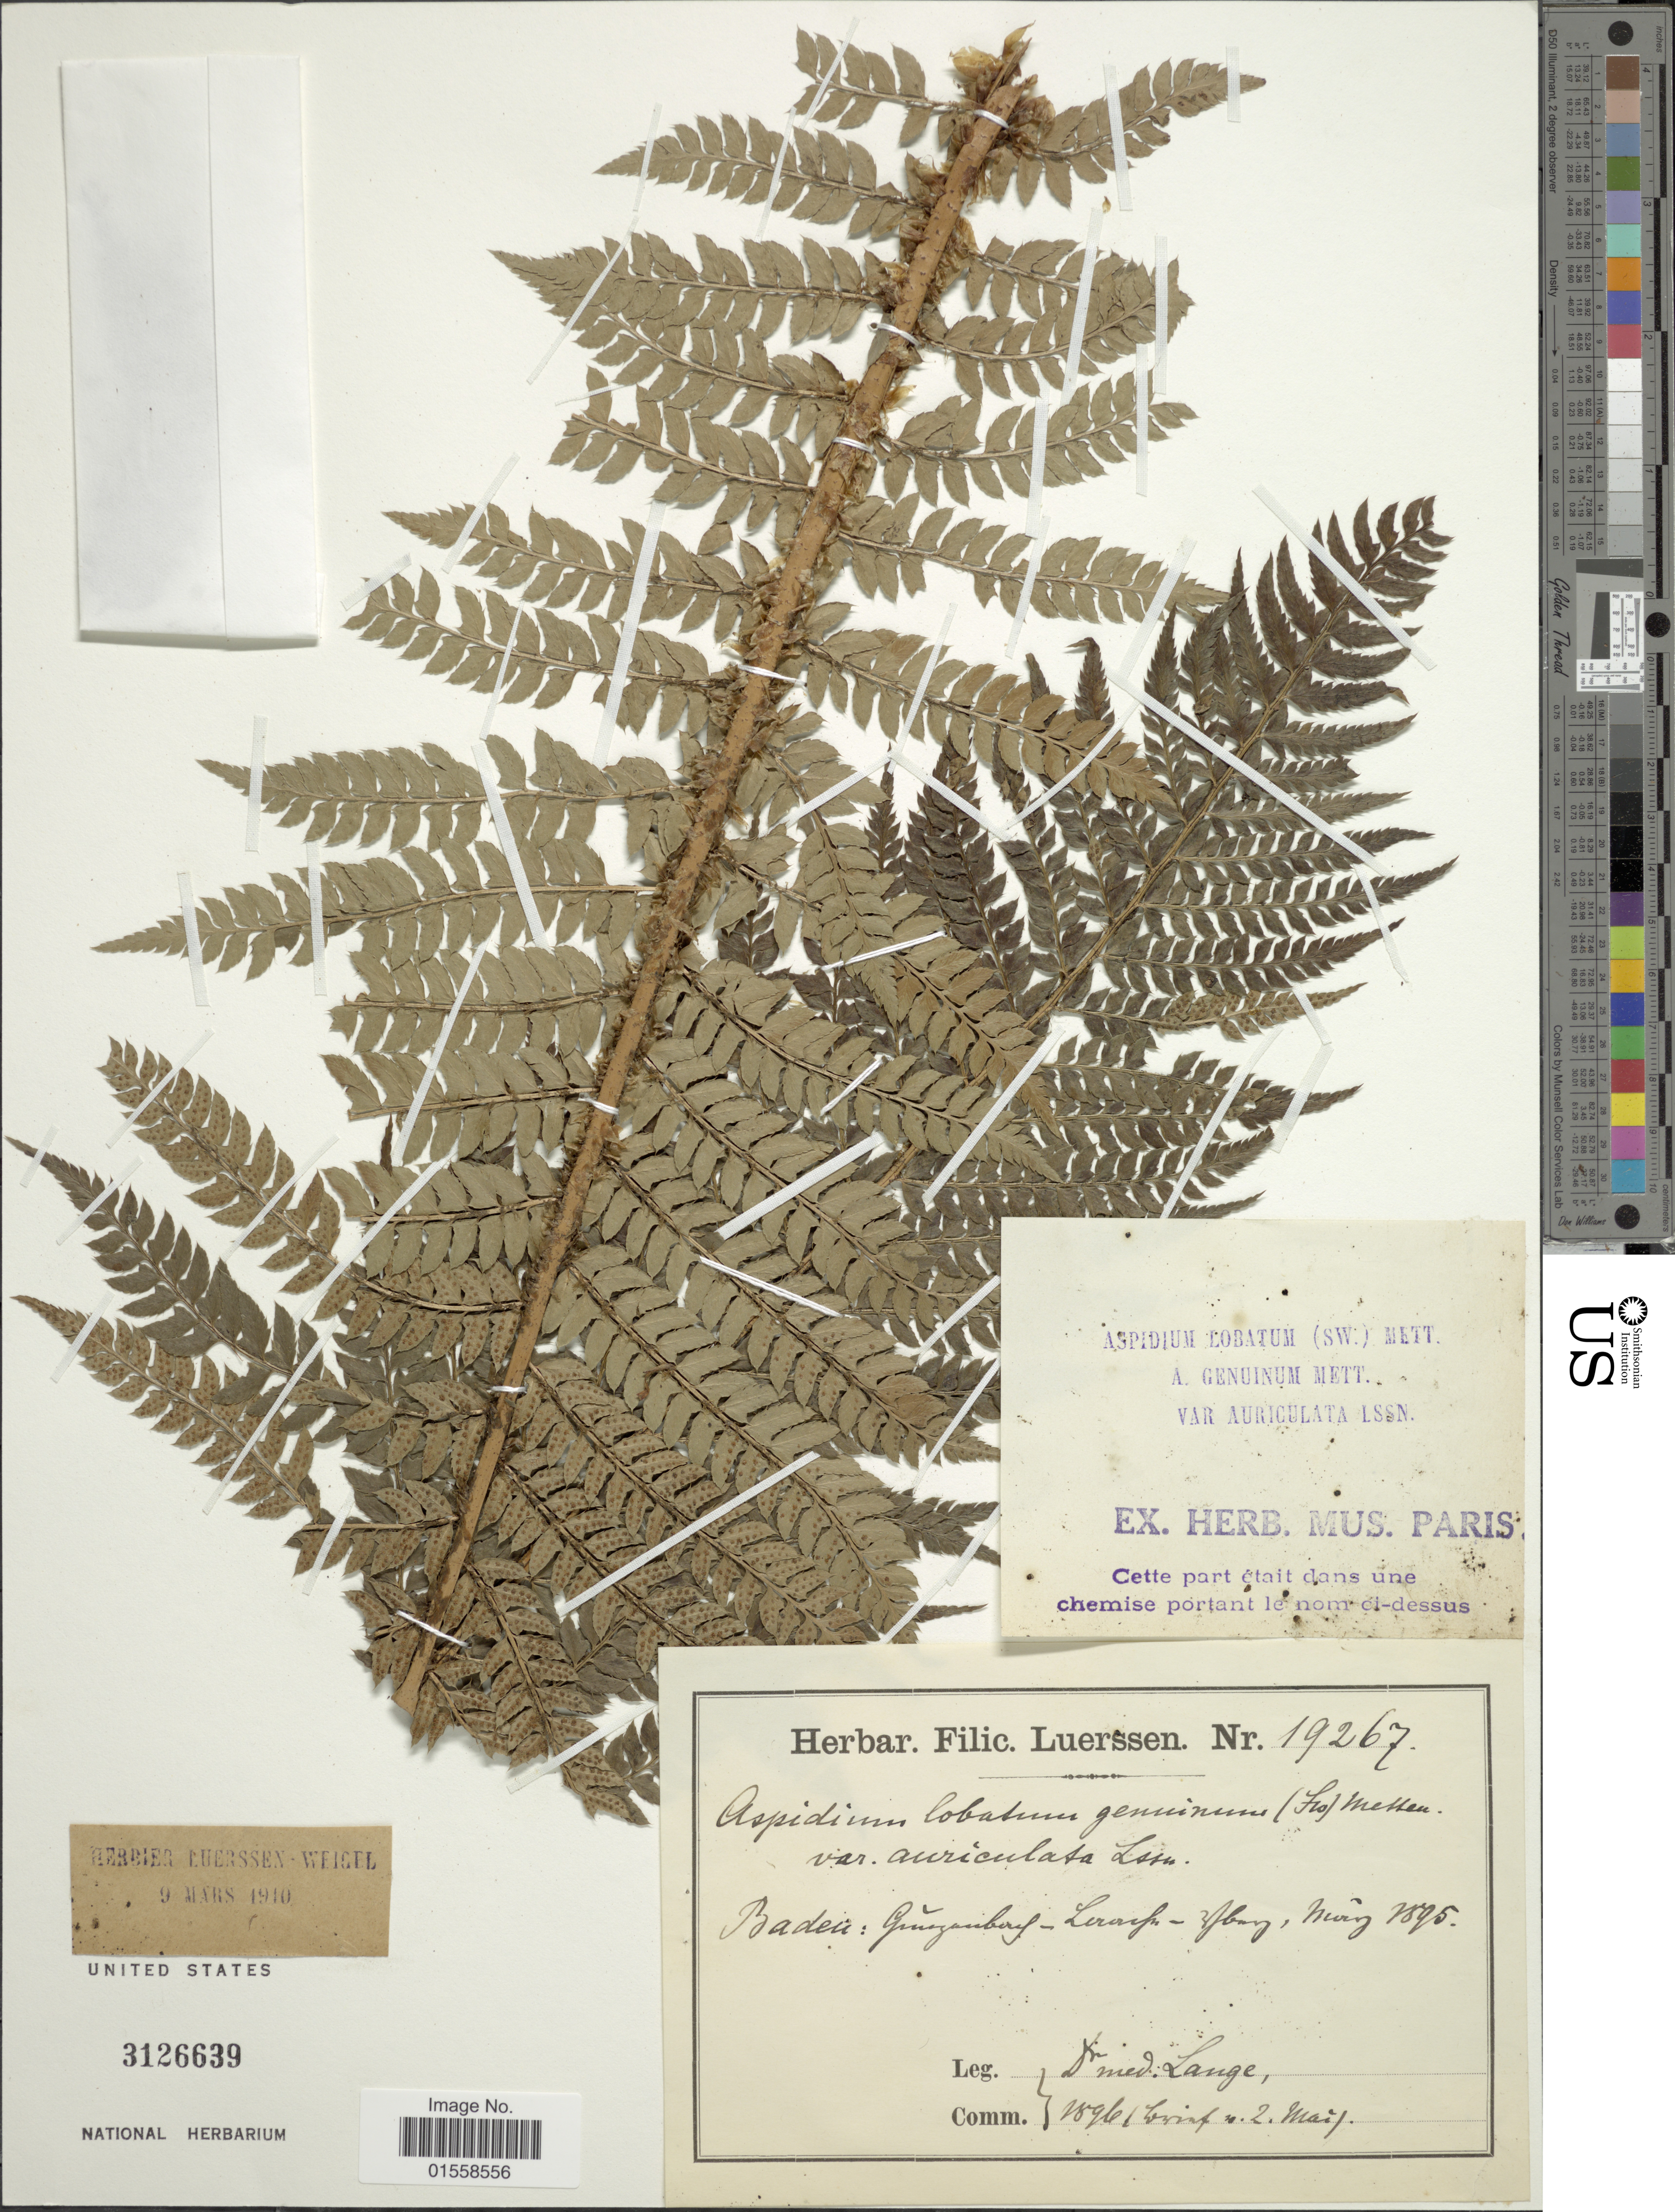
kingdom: Plantae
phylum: Tracheophyta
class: Polypodiopsida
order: Polypodiales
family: Dryopteridaceae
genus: Polystichum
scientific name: Polystichum aculeatum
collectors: -- Lange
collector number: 19267*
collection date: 1895-03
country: Germany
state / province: Baden-Württemberg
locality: Baden: G[illegible text]-Ler[illegible text] - [illegible text].[interpreted]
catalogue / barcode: US 3126639